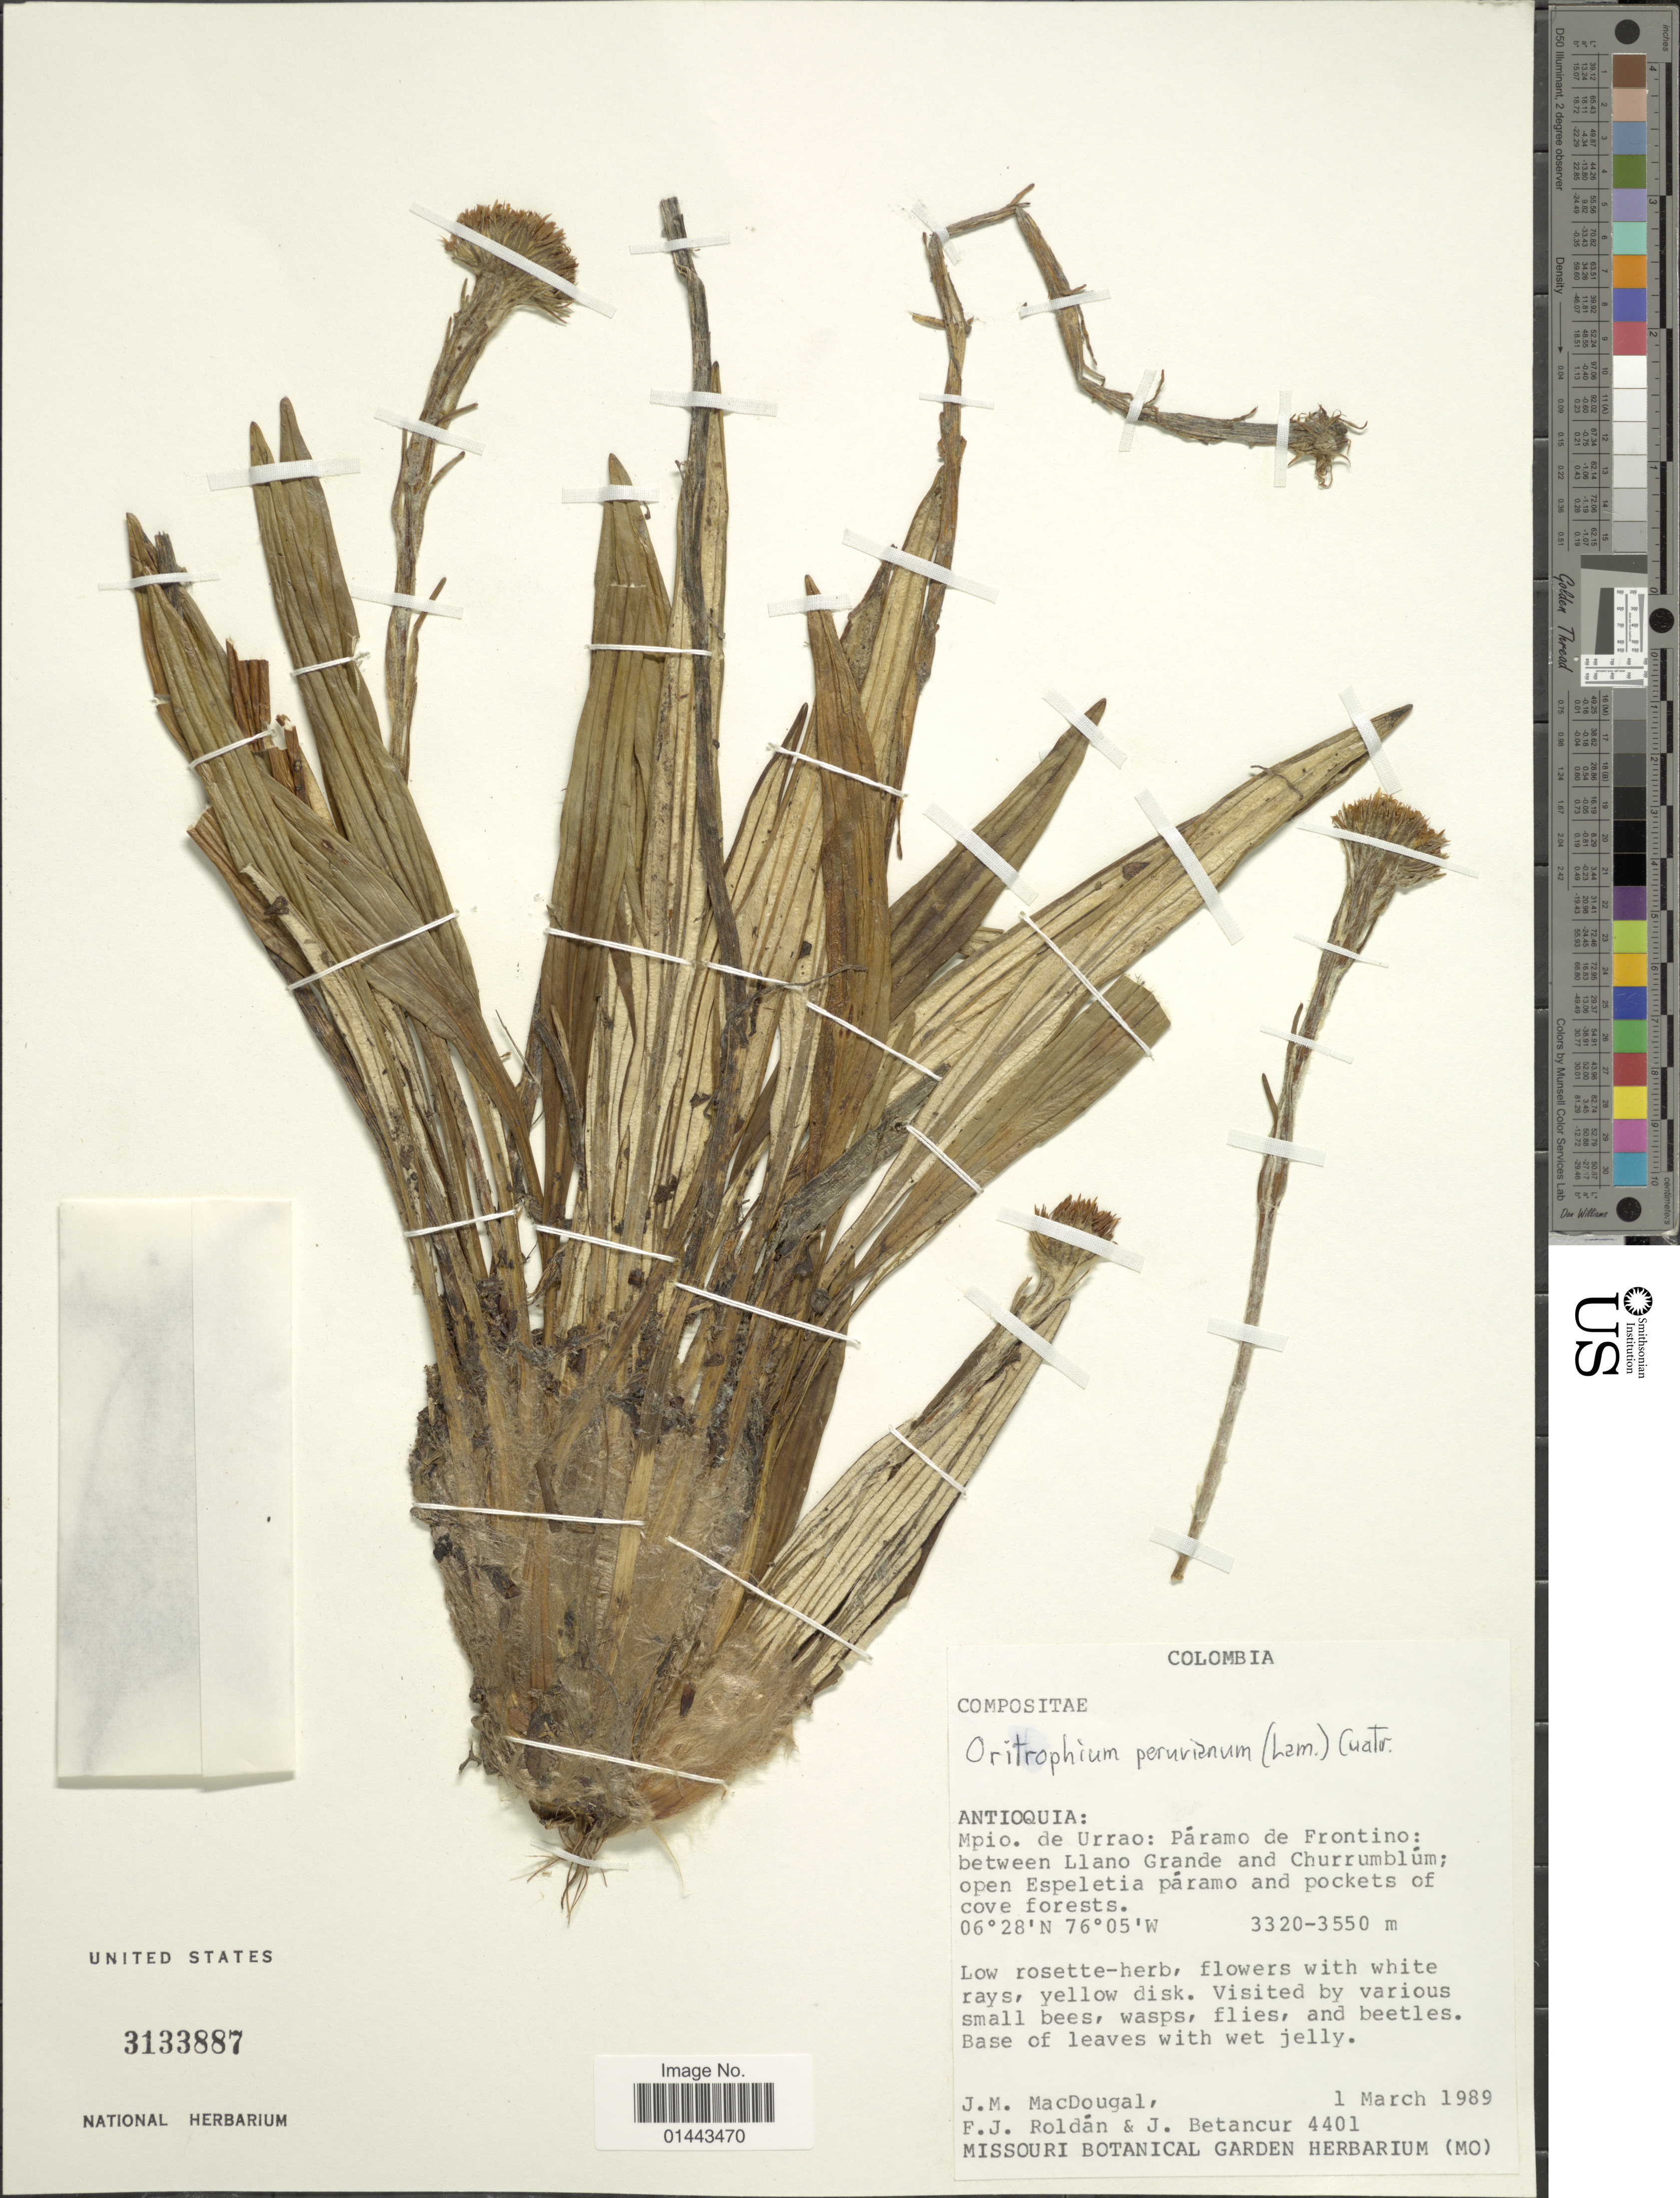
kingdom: Plantae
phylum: Tracheophyta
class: Magnoliopsida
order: Asterales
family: Asteraceae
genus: Oritrophium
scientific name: Oritrophium peruvianum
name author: (Lam.) Cuatrec.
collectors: J. M. MacDougal, F. J. Roldán & J. Betancur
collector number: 4401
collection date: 1989-03-01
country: Colombia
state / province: Antioquia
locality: Mpio. de Urrau: Paramo de Frontino: between Llano Grande and Churrumbium.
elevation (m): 3320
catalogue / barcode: US 3133887